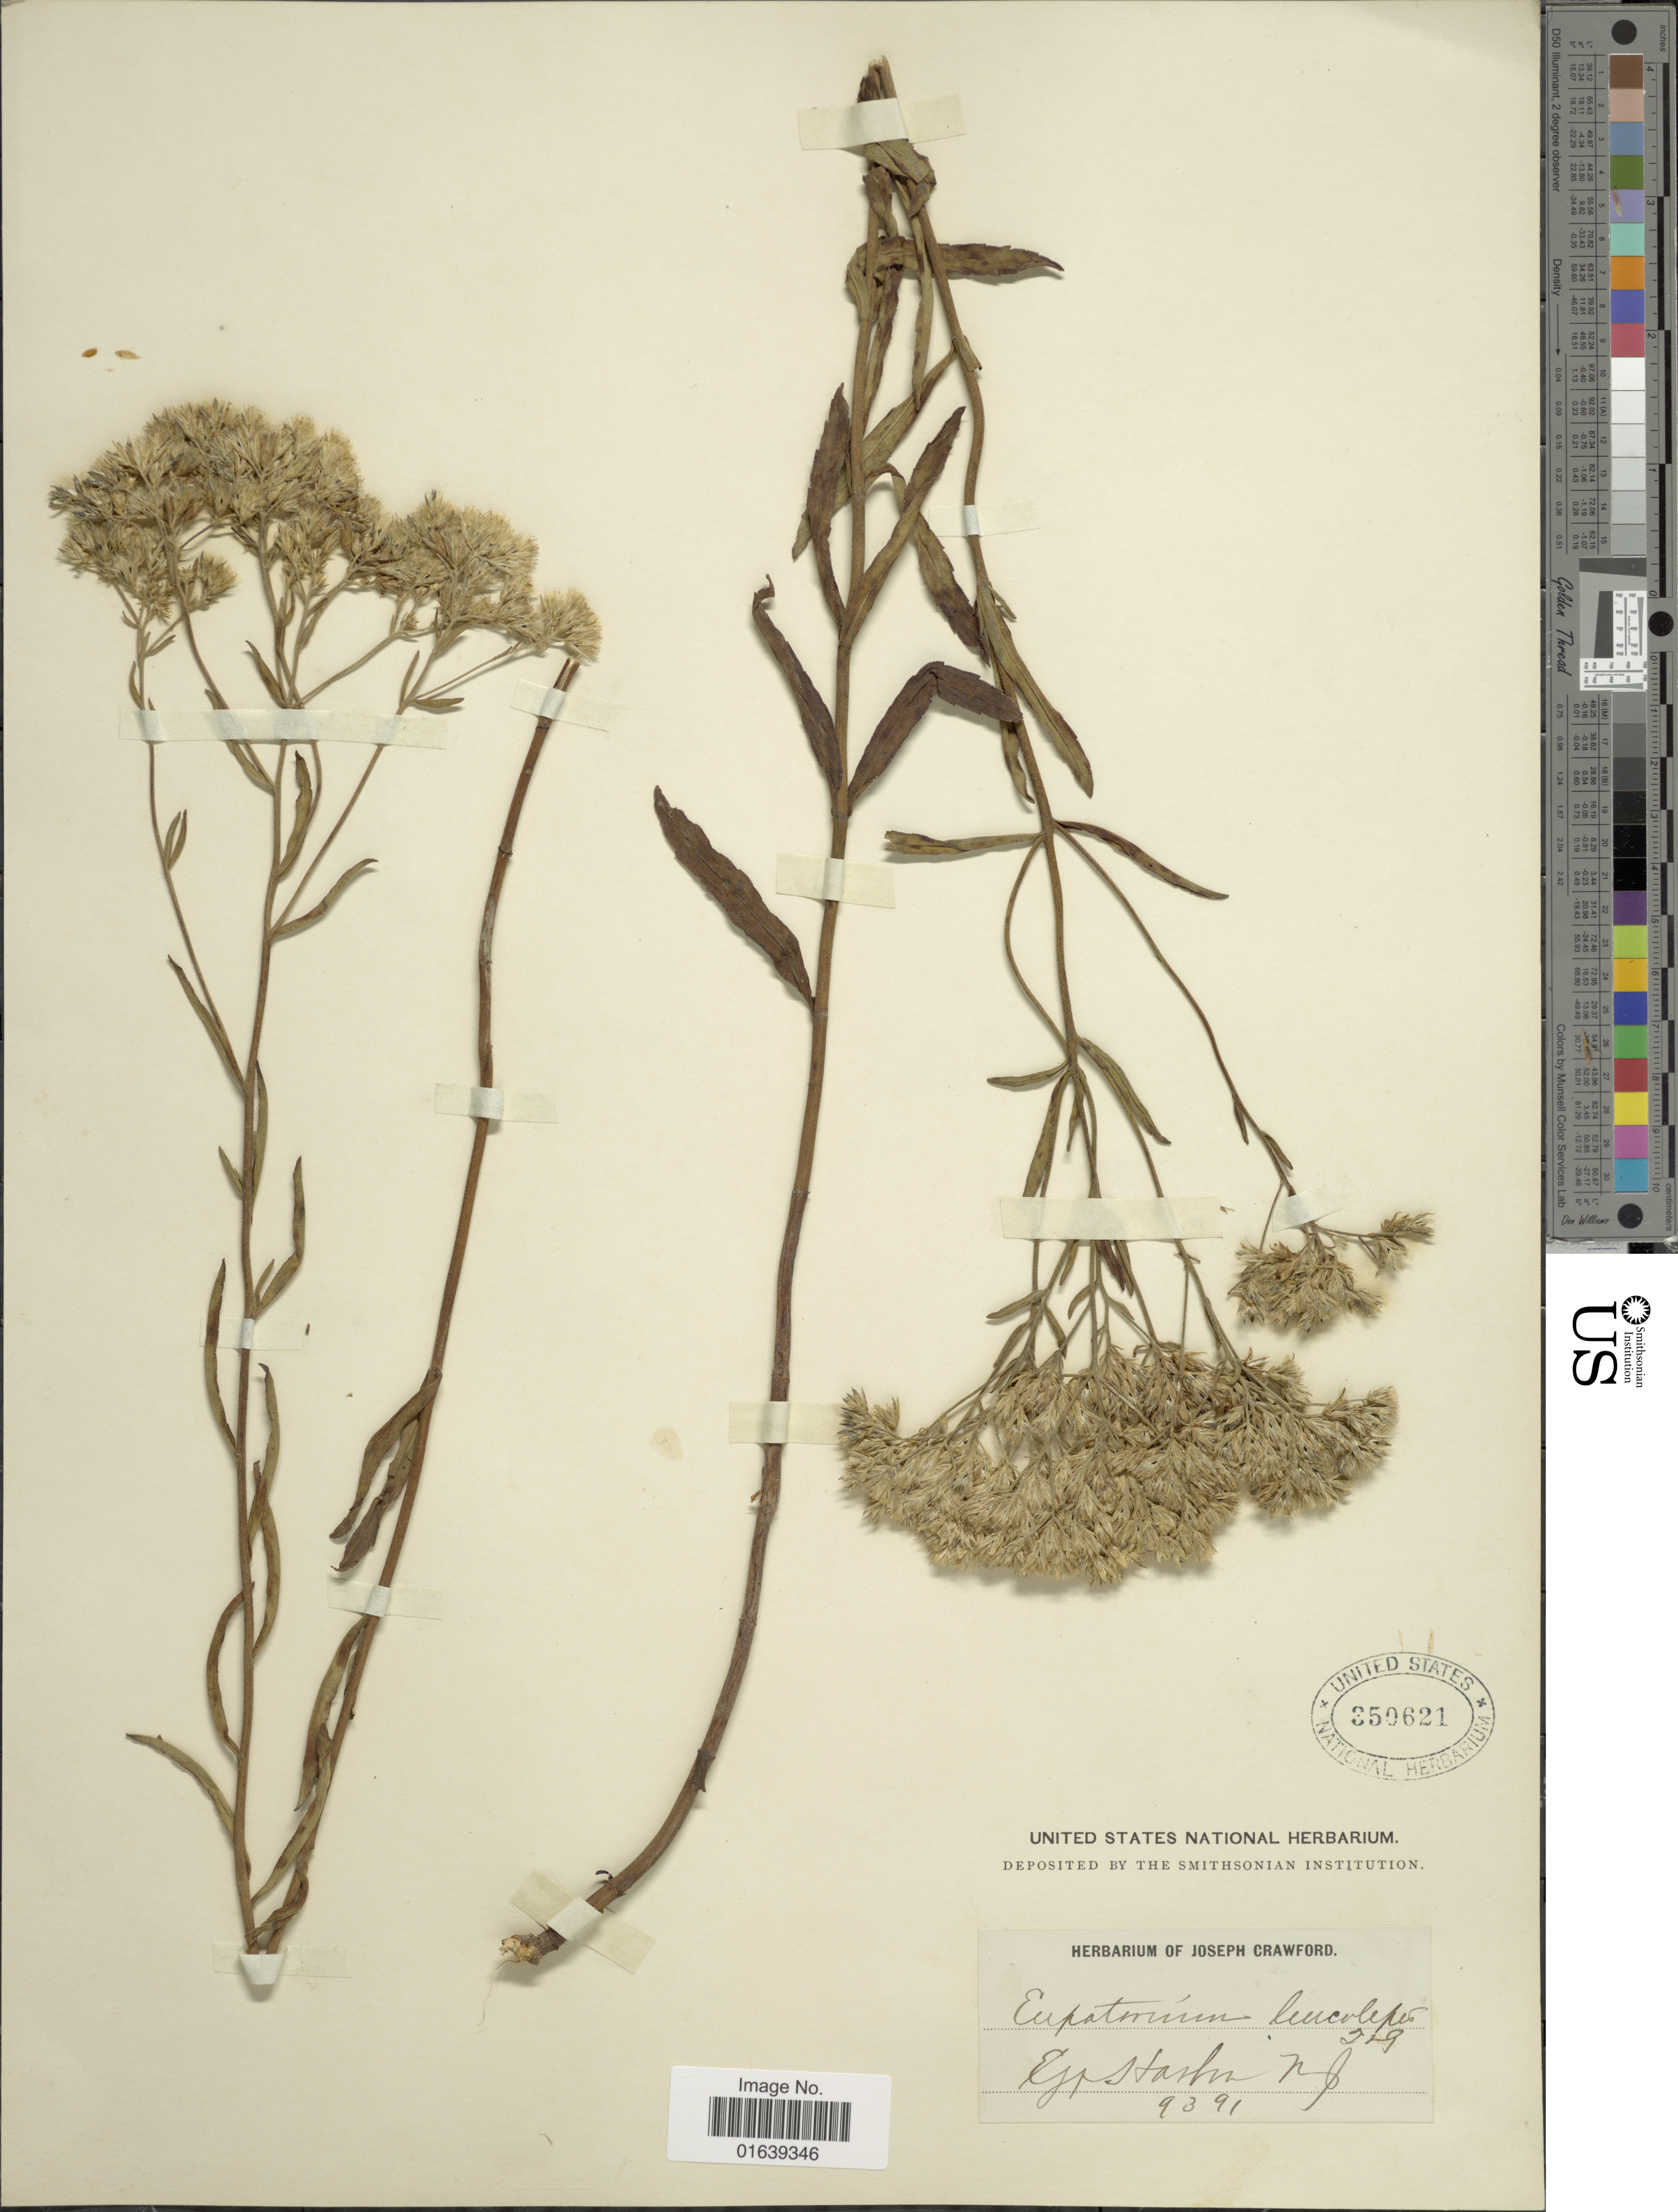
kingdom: Plantae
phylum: Tracheophyta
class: Magnoliopsida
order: Asterales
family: Asteraceae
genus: Eupatorium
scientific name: Eupatorium leucolepis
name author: (DC.) Torr. & A. Gray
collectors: ex herb. Joseph Crawford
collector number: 9391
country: United States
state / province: New Jersey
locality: Egg Harbor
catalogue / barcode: US 350621